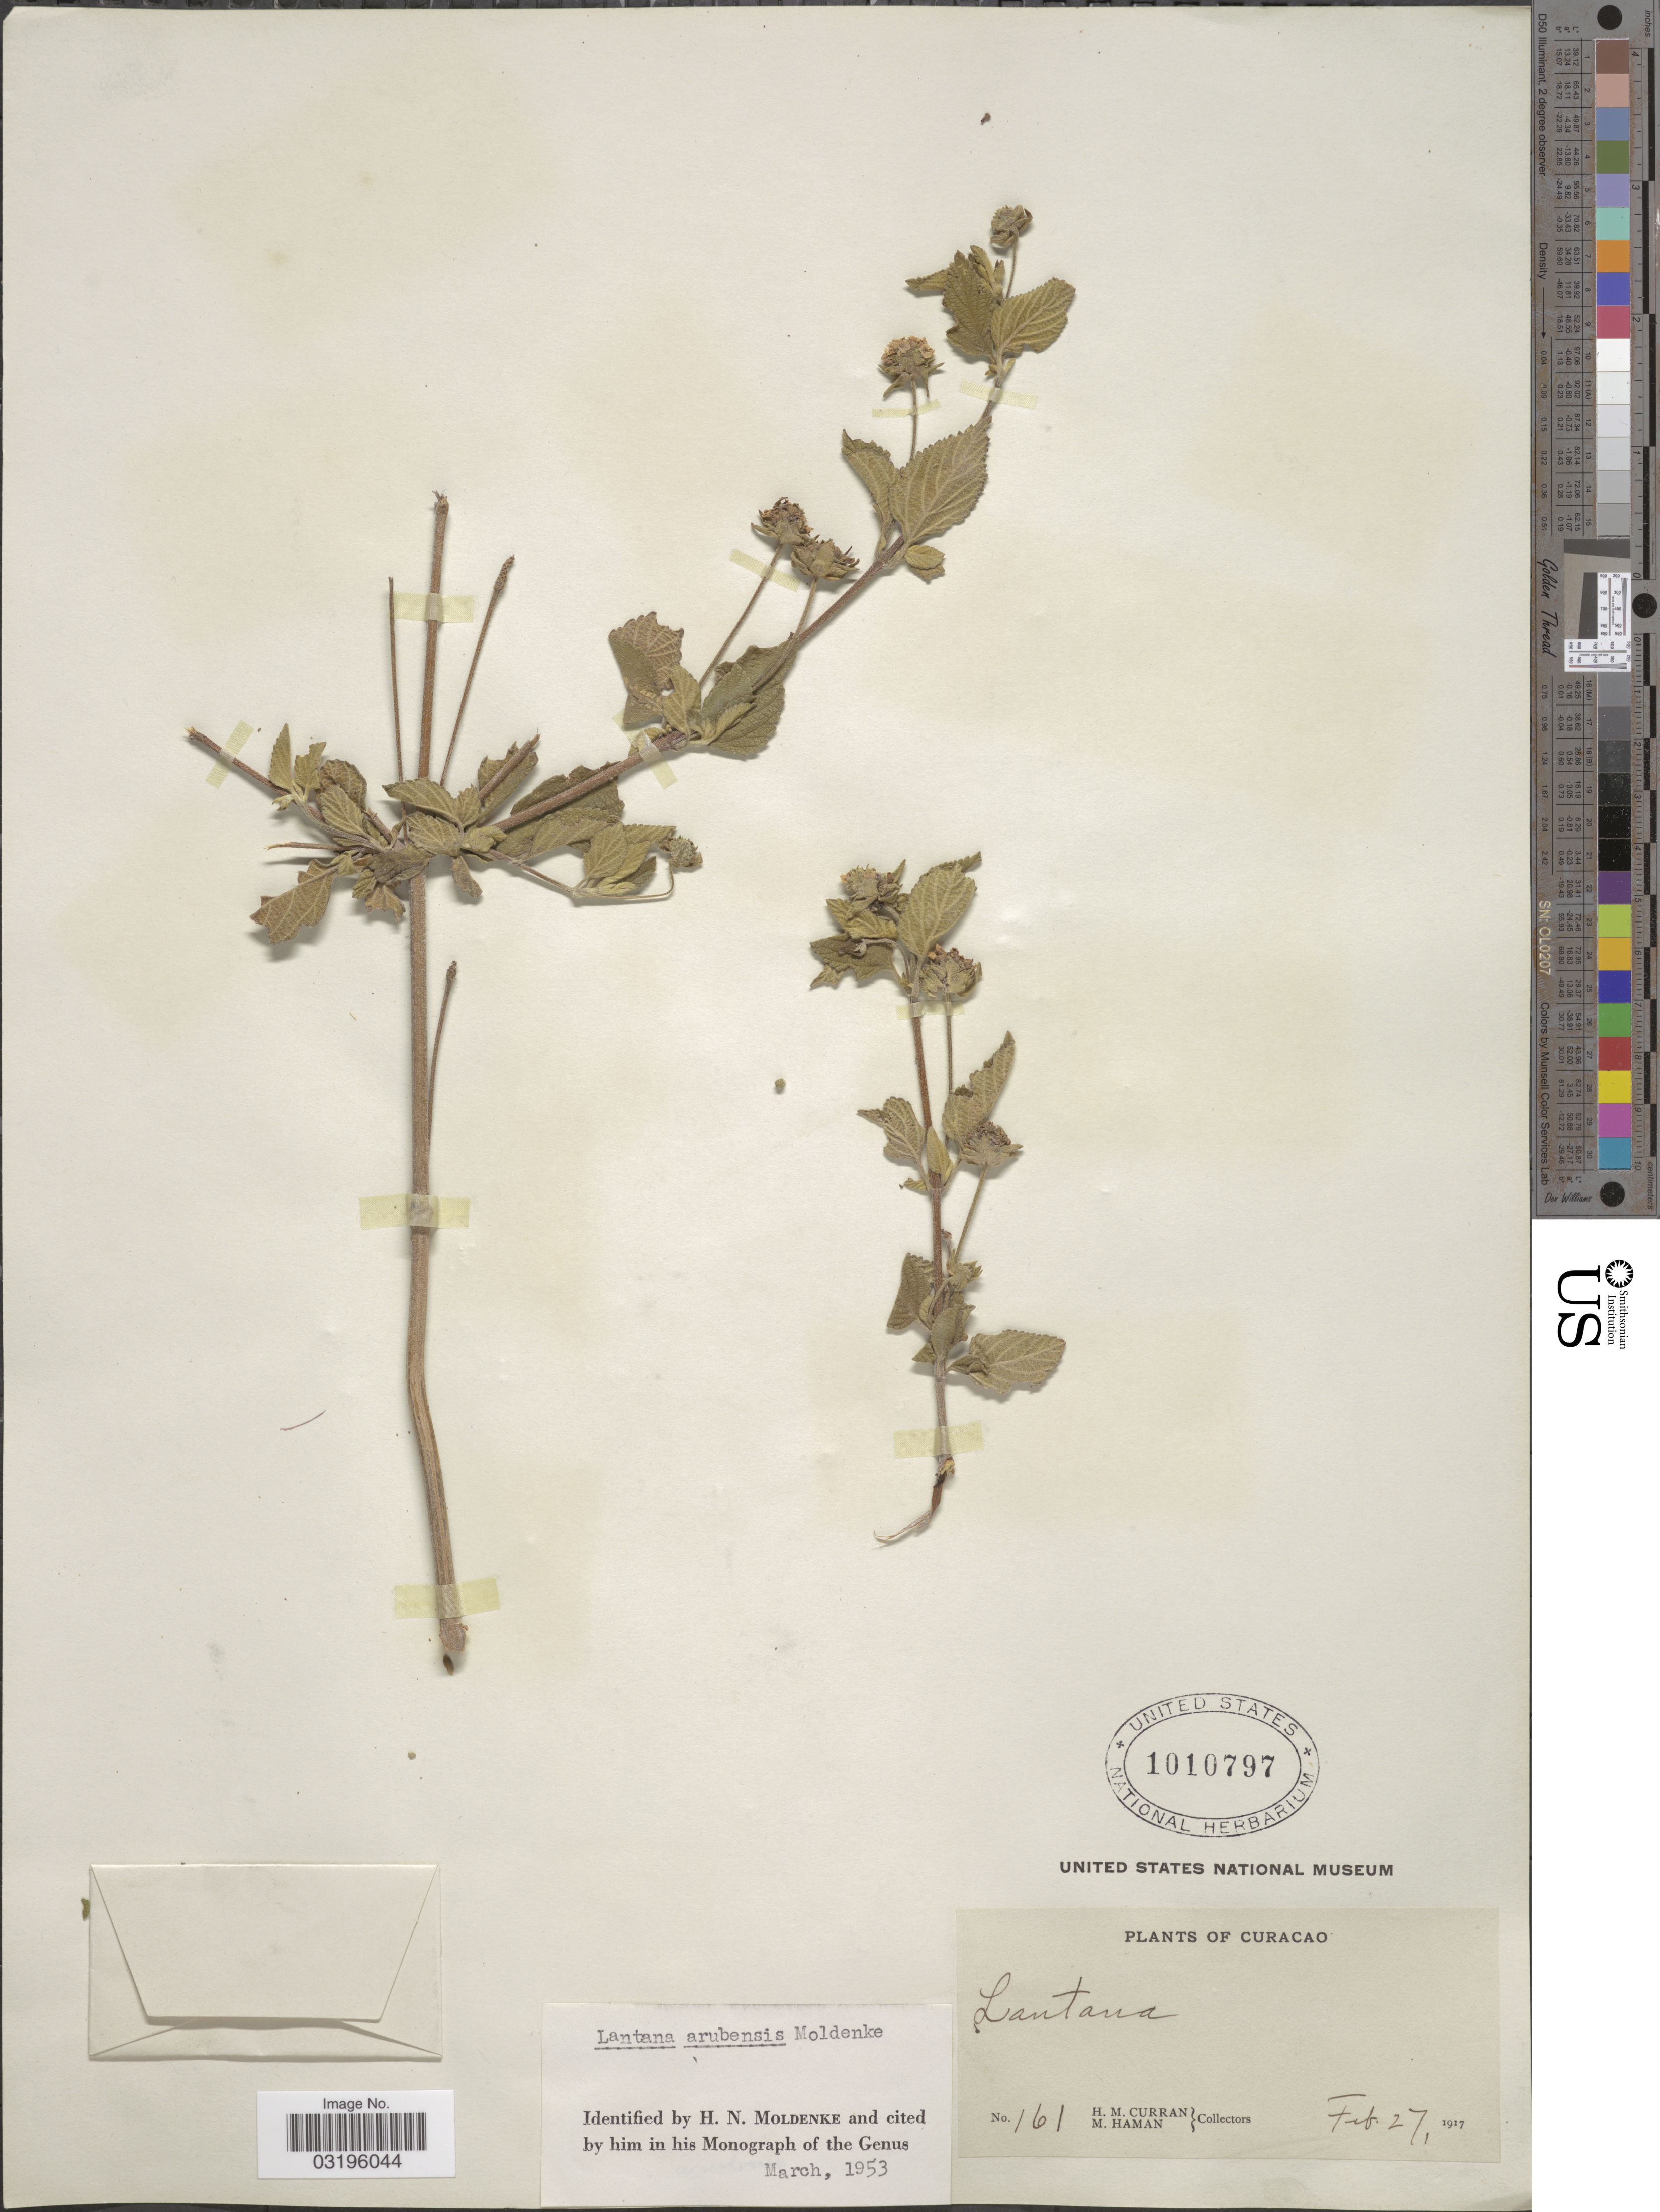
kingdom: Plantae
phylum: Tracheophyta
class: Magnoliopsida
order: Lamiales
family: Verbenaceae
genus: Lantana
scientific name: Lantana arubensis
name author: Moldenke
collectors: H. M. Curran & M. Haman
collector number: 161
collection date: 1917-02-27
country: Curaçao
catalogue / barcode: US 1010797